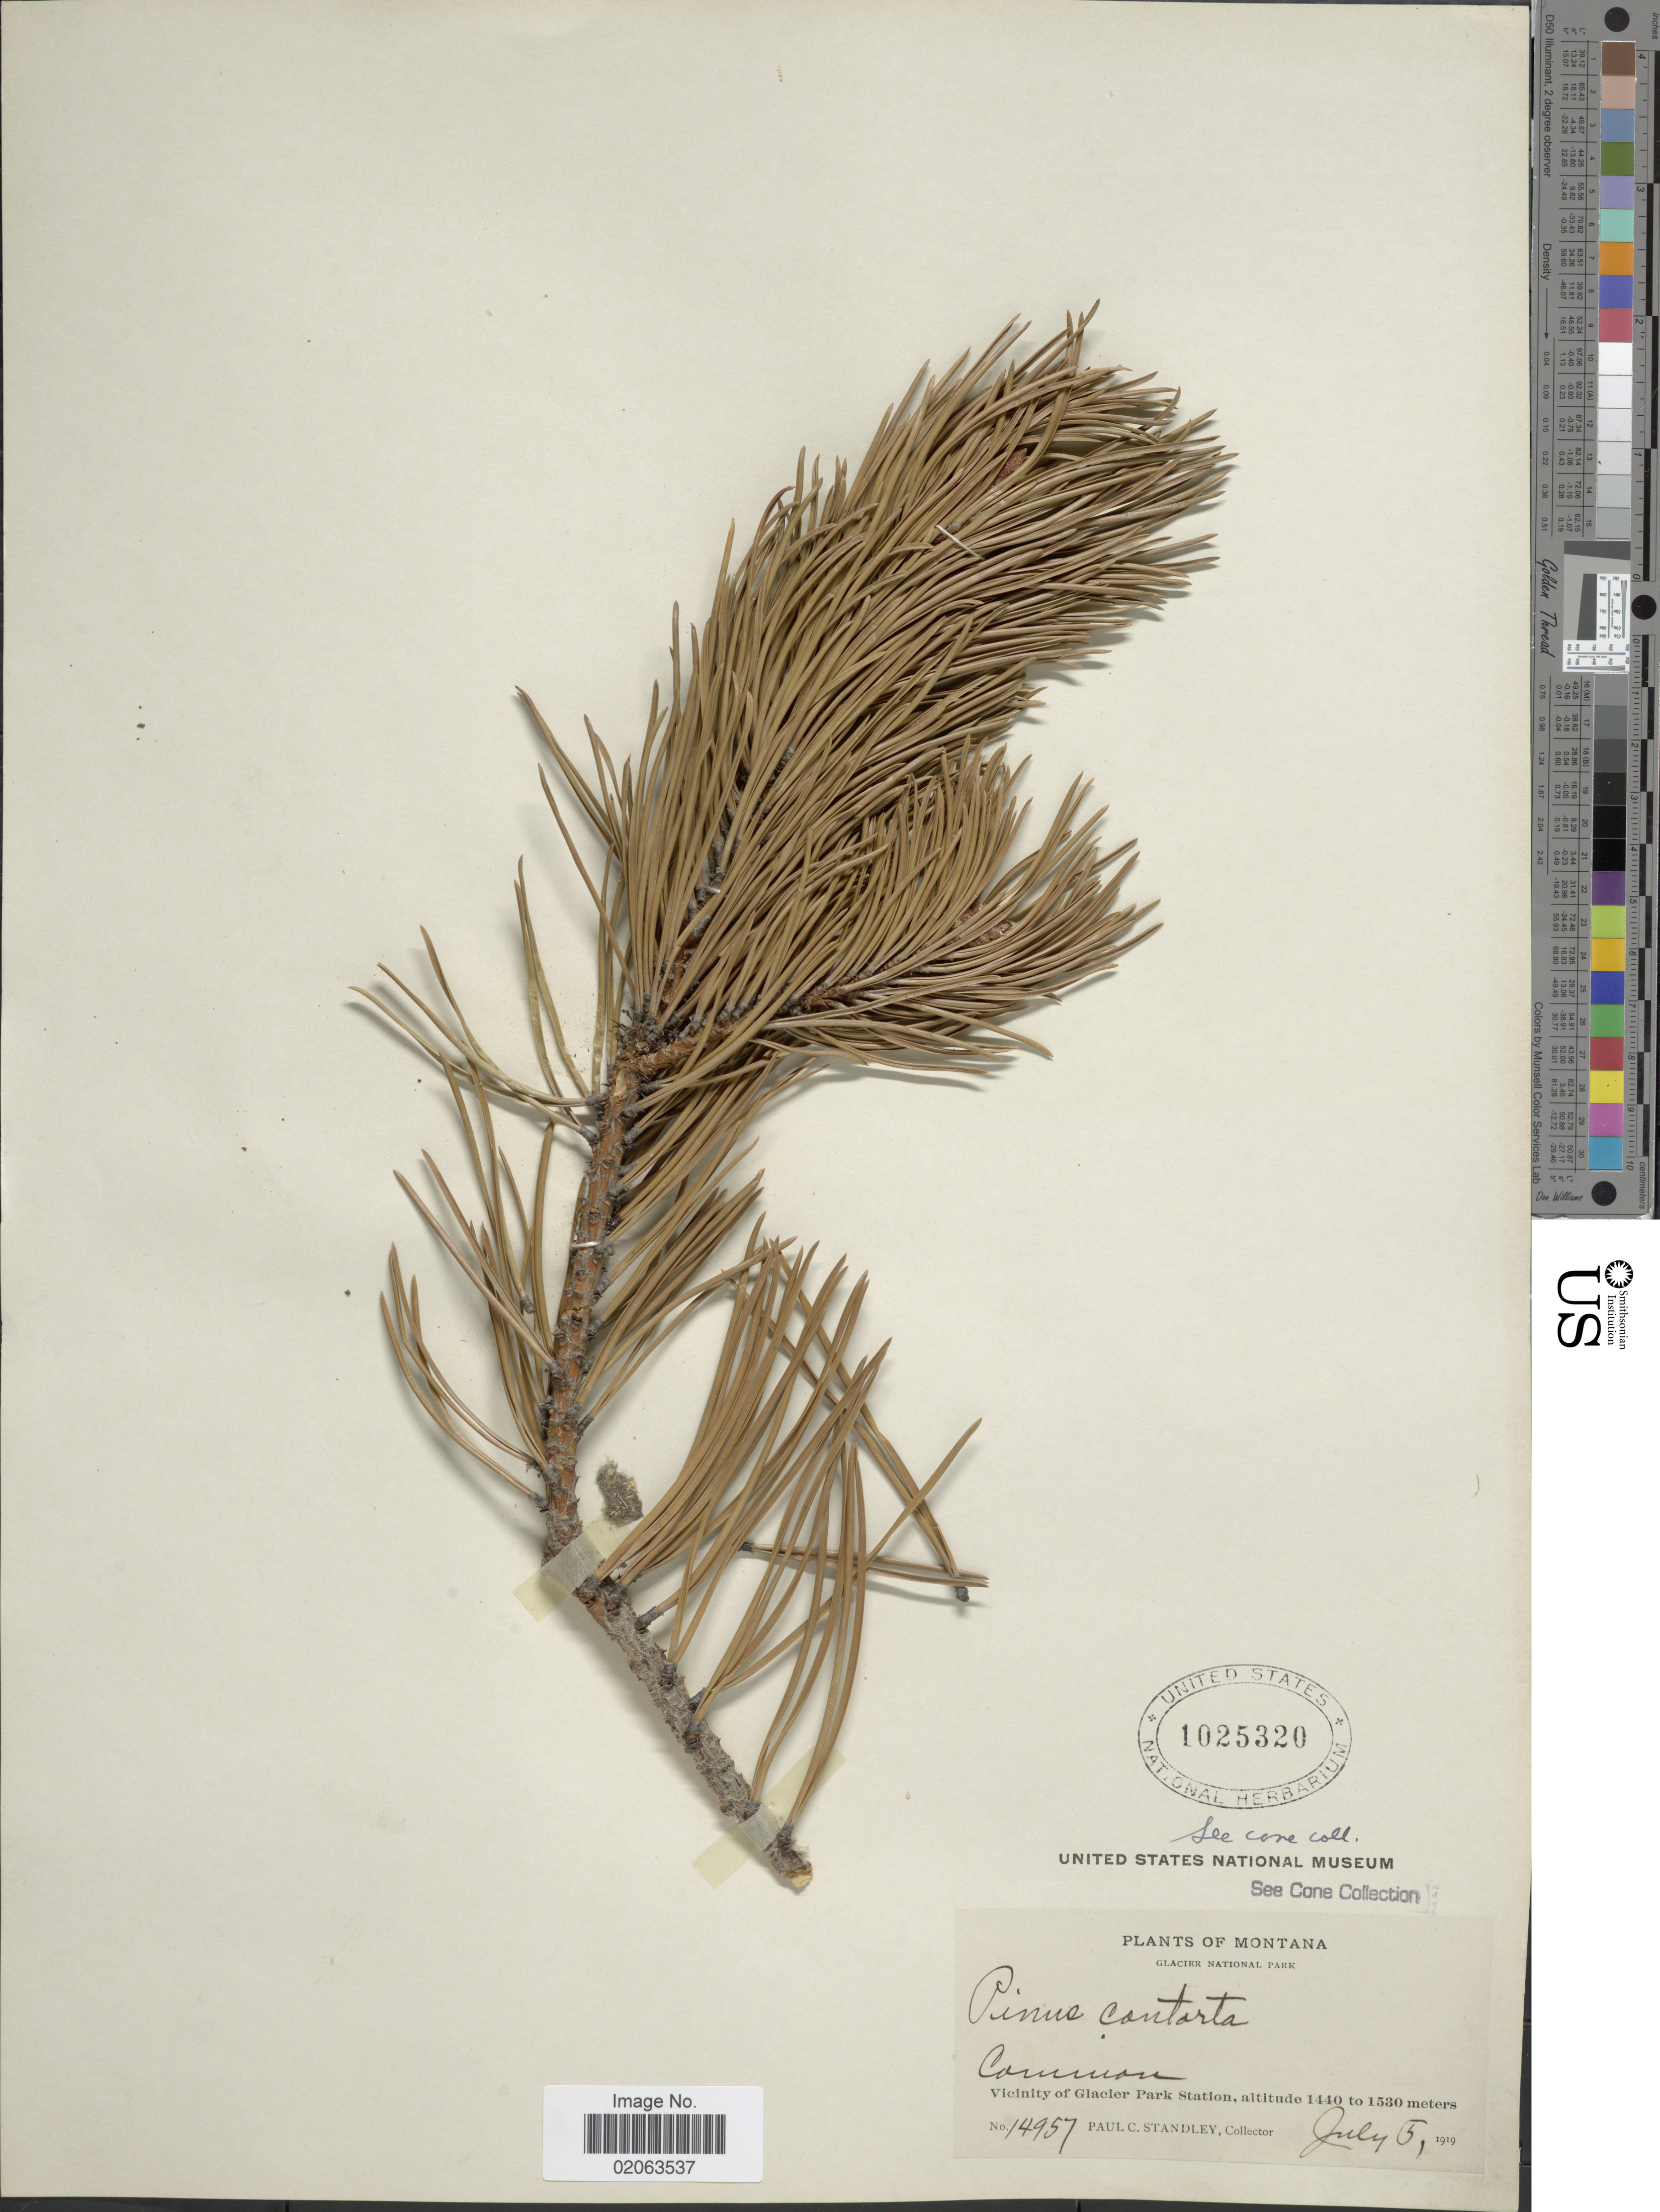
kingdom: Plantae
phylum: Tracheophyta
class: Pinopsida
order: Pinales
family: Pinaceae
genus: Pinus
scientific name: Pinus contorta var. latifolia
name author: Engelm. ex S. Watson in C. King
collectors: P. C. Standley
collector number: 14957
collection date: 1919-07-05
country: United States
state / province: Montana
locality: Montana, Glacier National Park, Vicinity of Glacier Park Station.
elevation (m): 1440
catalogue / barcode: US 1025320